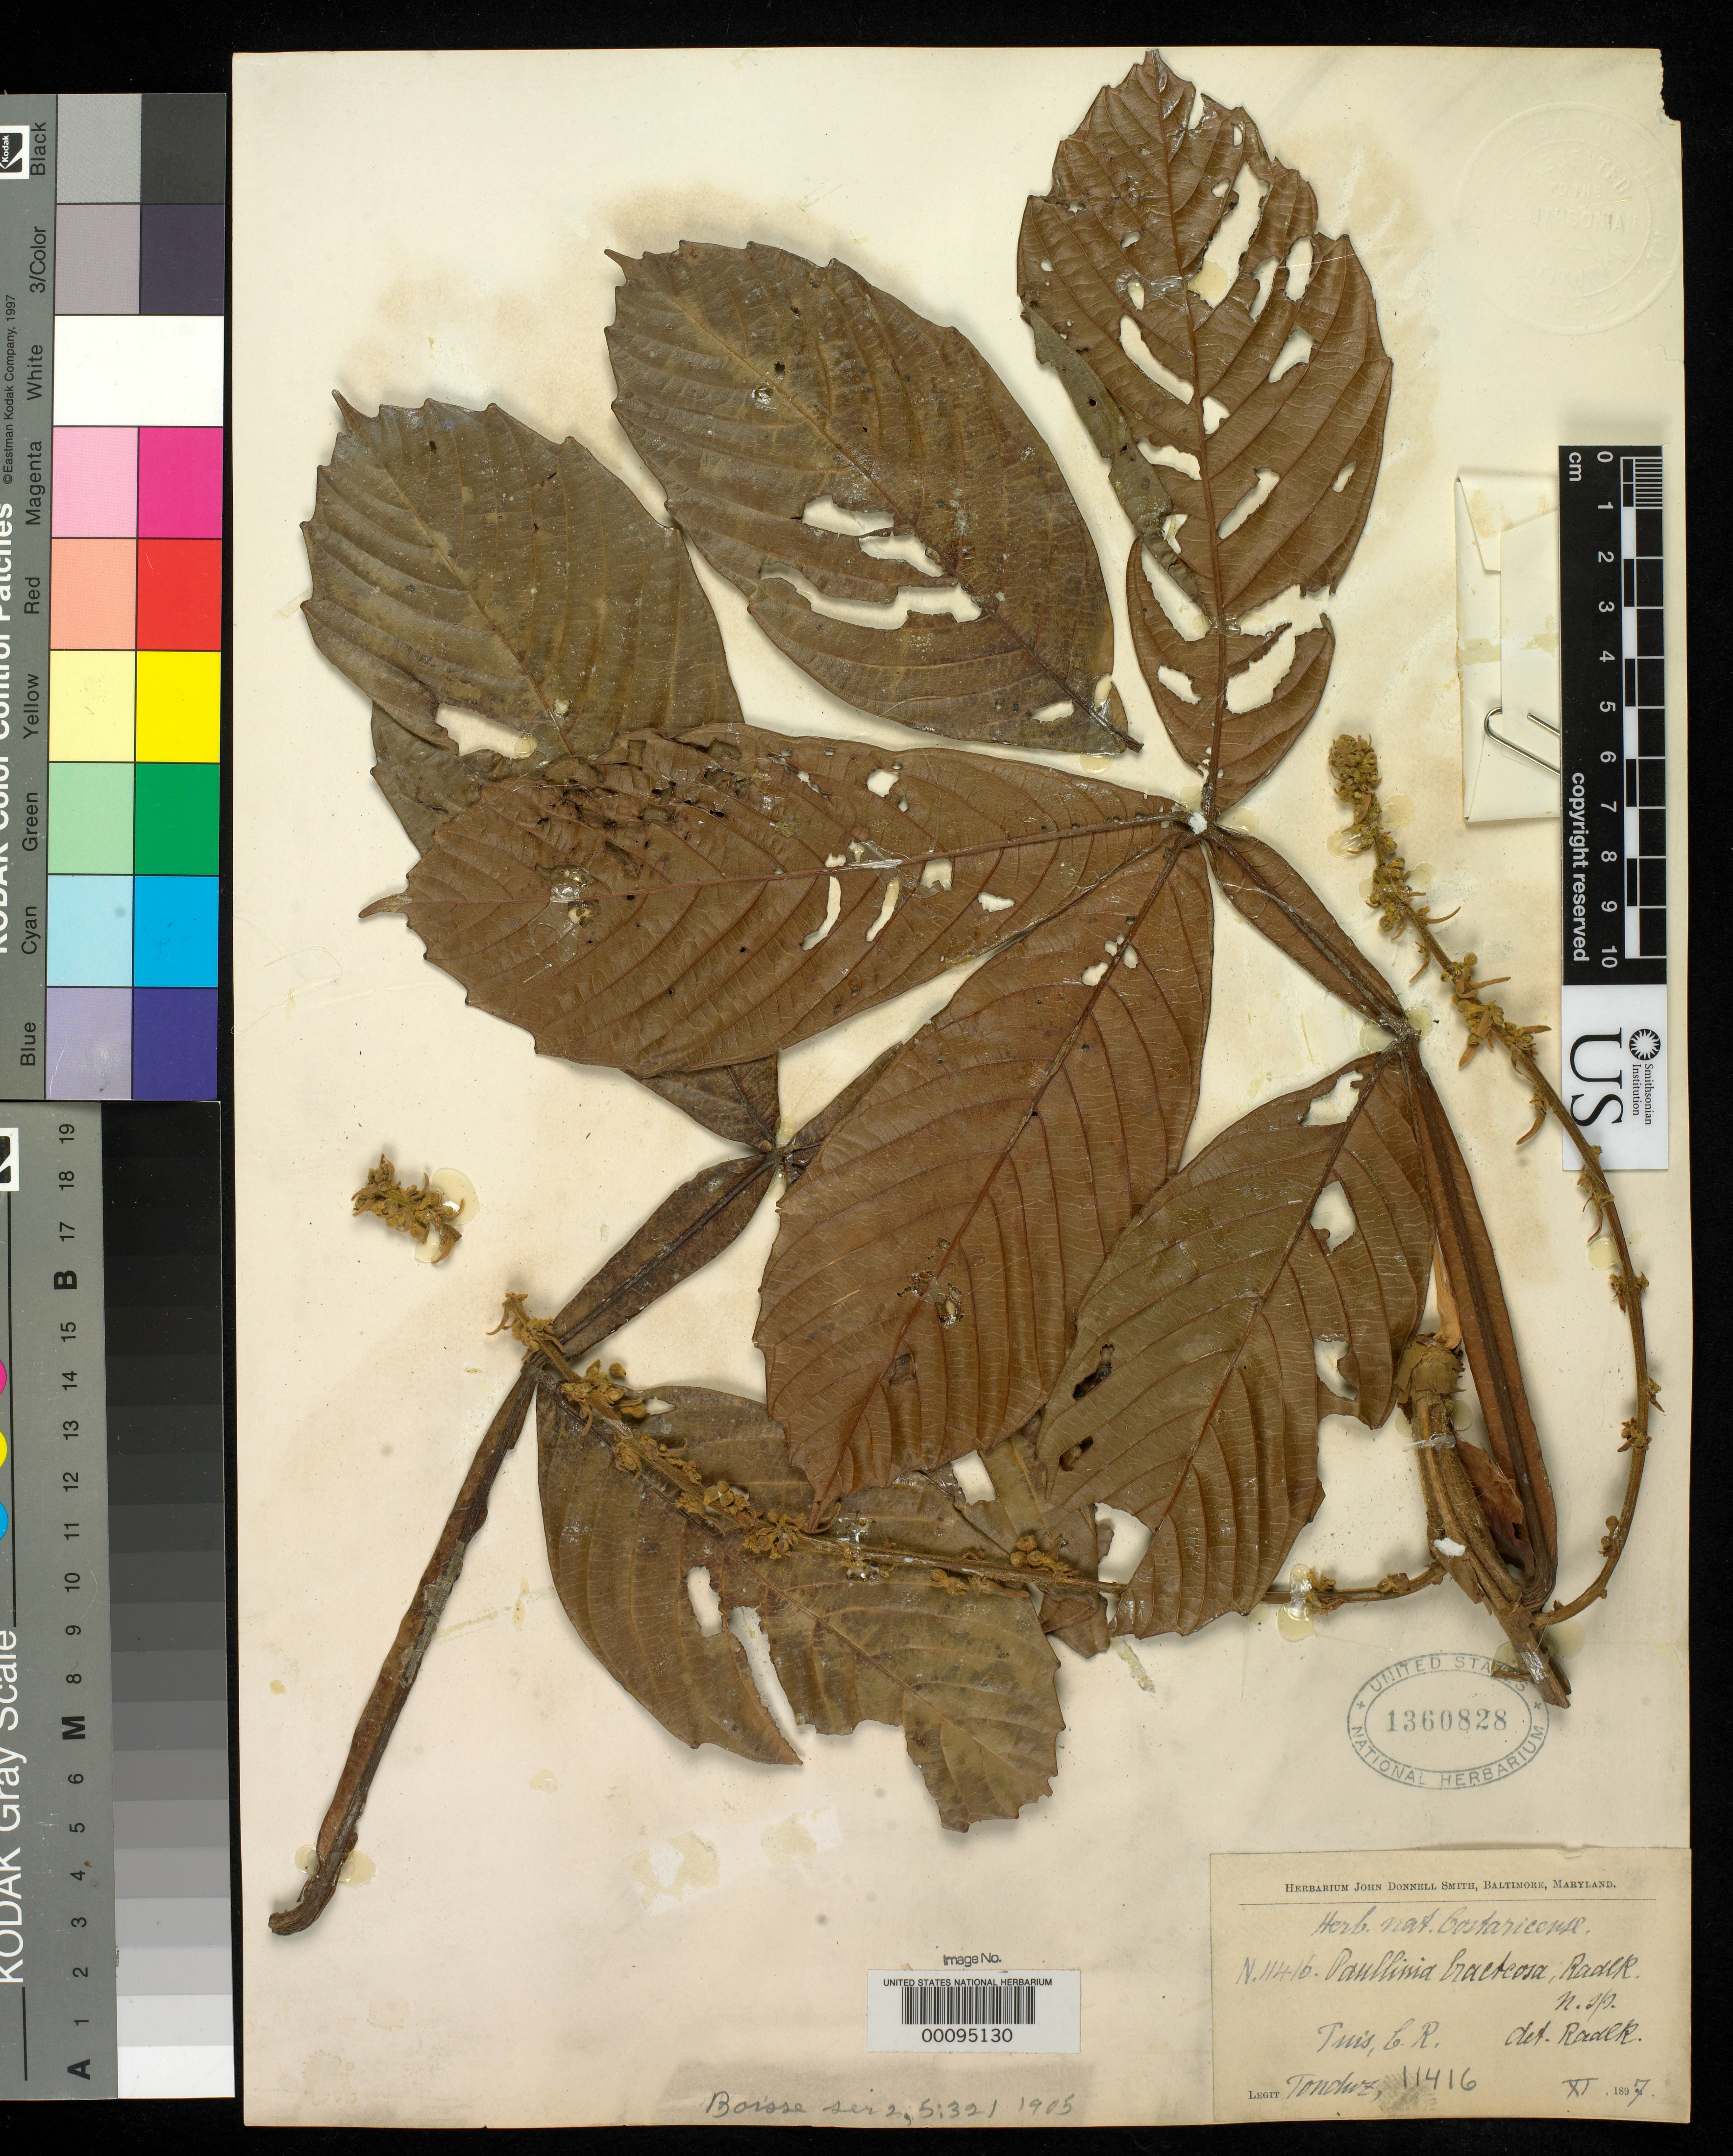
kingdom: Plantae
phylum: Tracheophyta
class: Magnoliopsida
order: Sapindales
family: Sapindaceae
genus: Paullinia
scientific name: Paullinia bracteosa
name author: Radlk.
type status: Isotype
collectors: A. Tonduz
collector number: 11416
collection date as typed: Nov 1897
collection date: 1897-11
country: Costa Rica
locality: Buissons de Tuis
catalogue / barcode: US 1360828